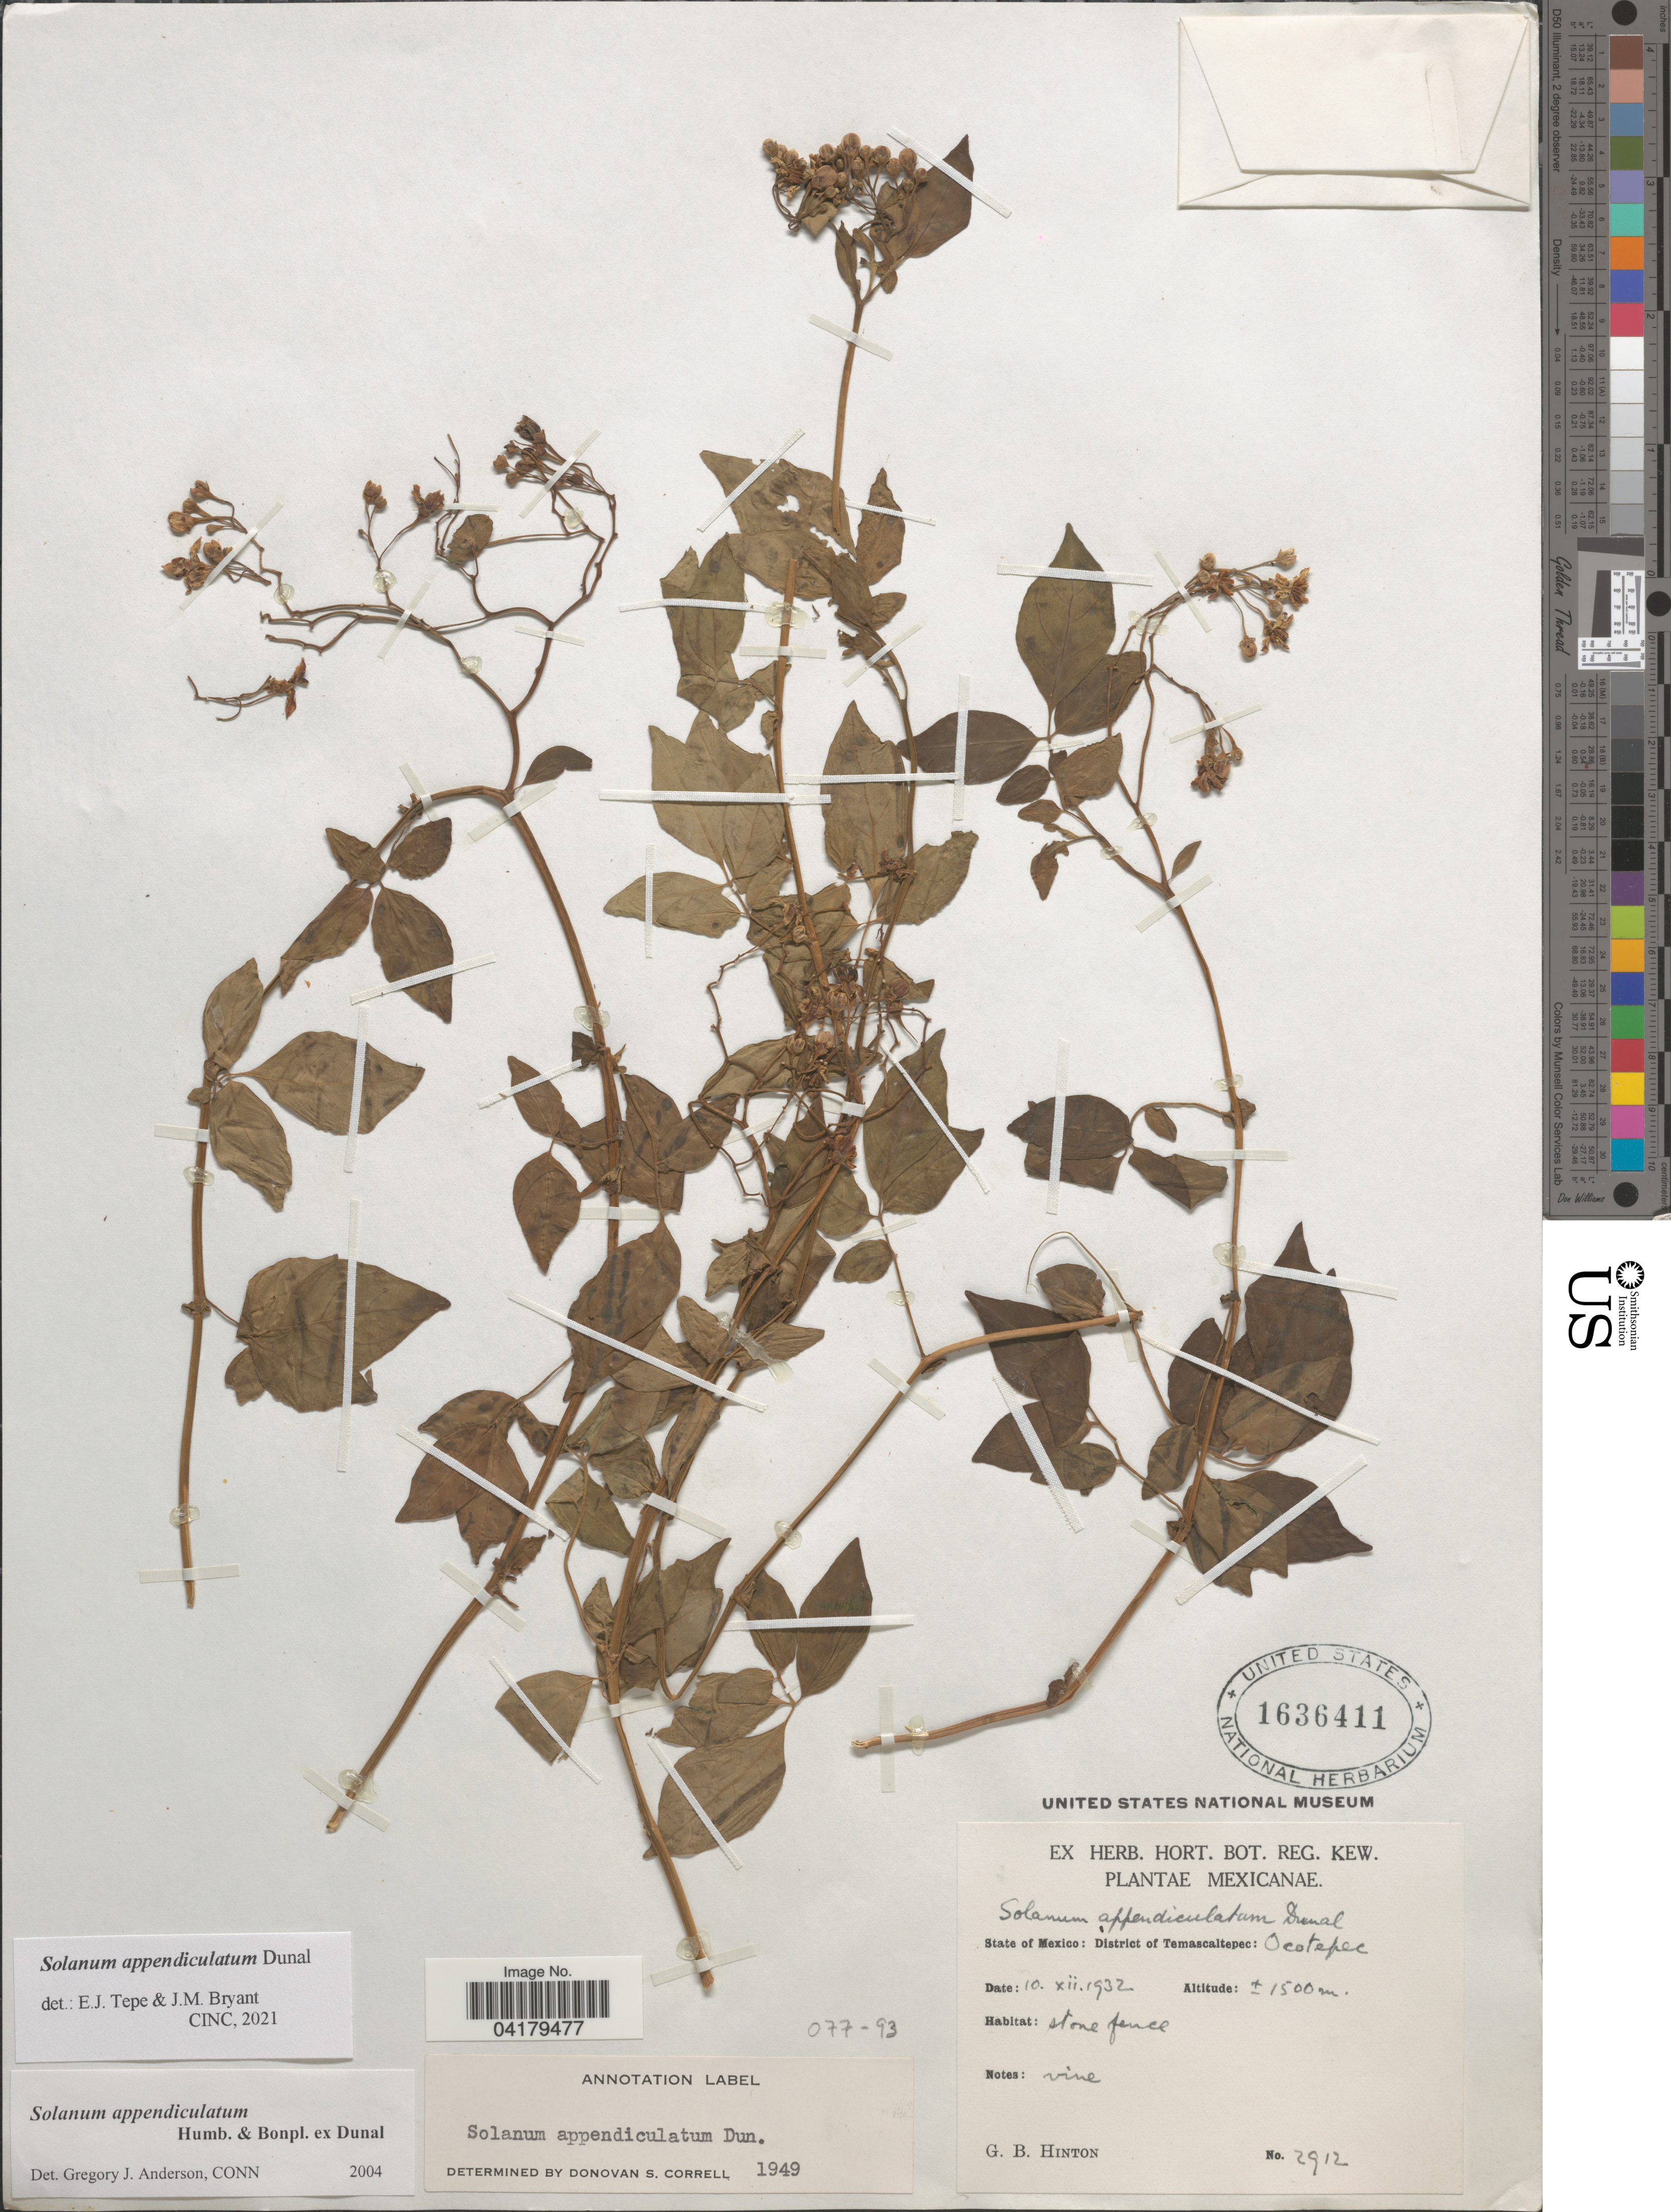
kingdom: Plantae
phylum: Tracheophyta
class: Magnoliopsida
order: Solanales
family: Solanaceae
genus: Solanum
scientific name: Solanum appendiculatum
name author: Humb. & Bonpl. ex Dunal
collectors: G. B. Hinton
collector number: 2912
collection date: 1932-12-10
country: Mexico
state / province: México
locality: District of Temascaltepec: Ocotepec.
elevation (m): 1500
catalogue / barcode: US 1636411